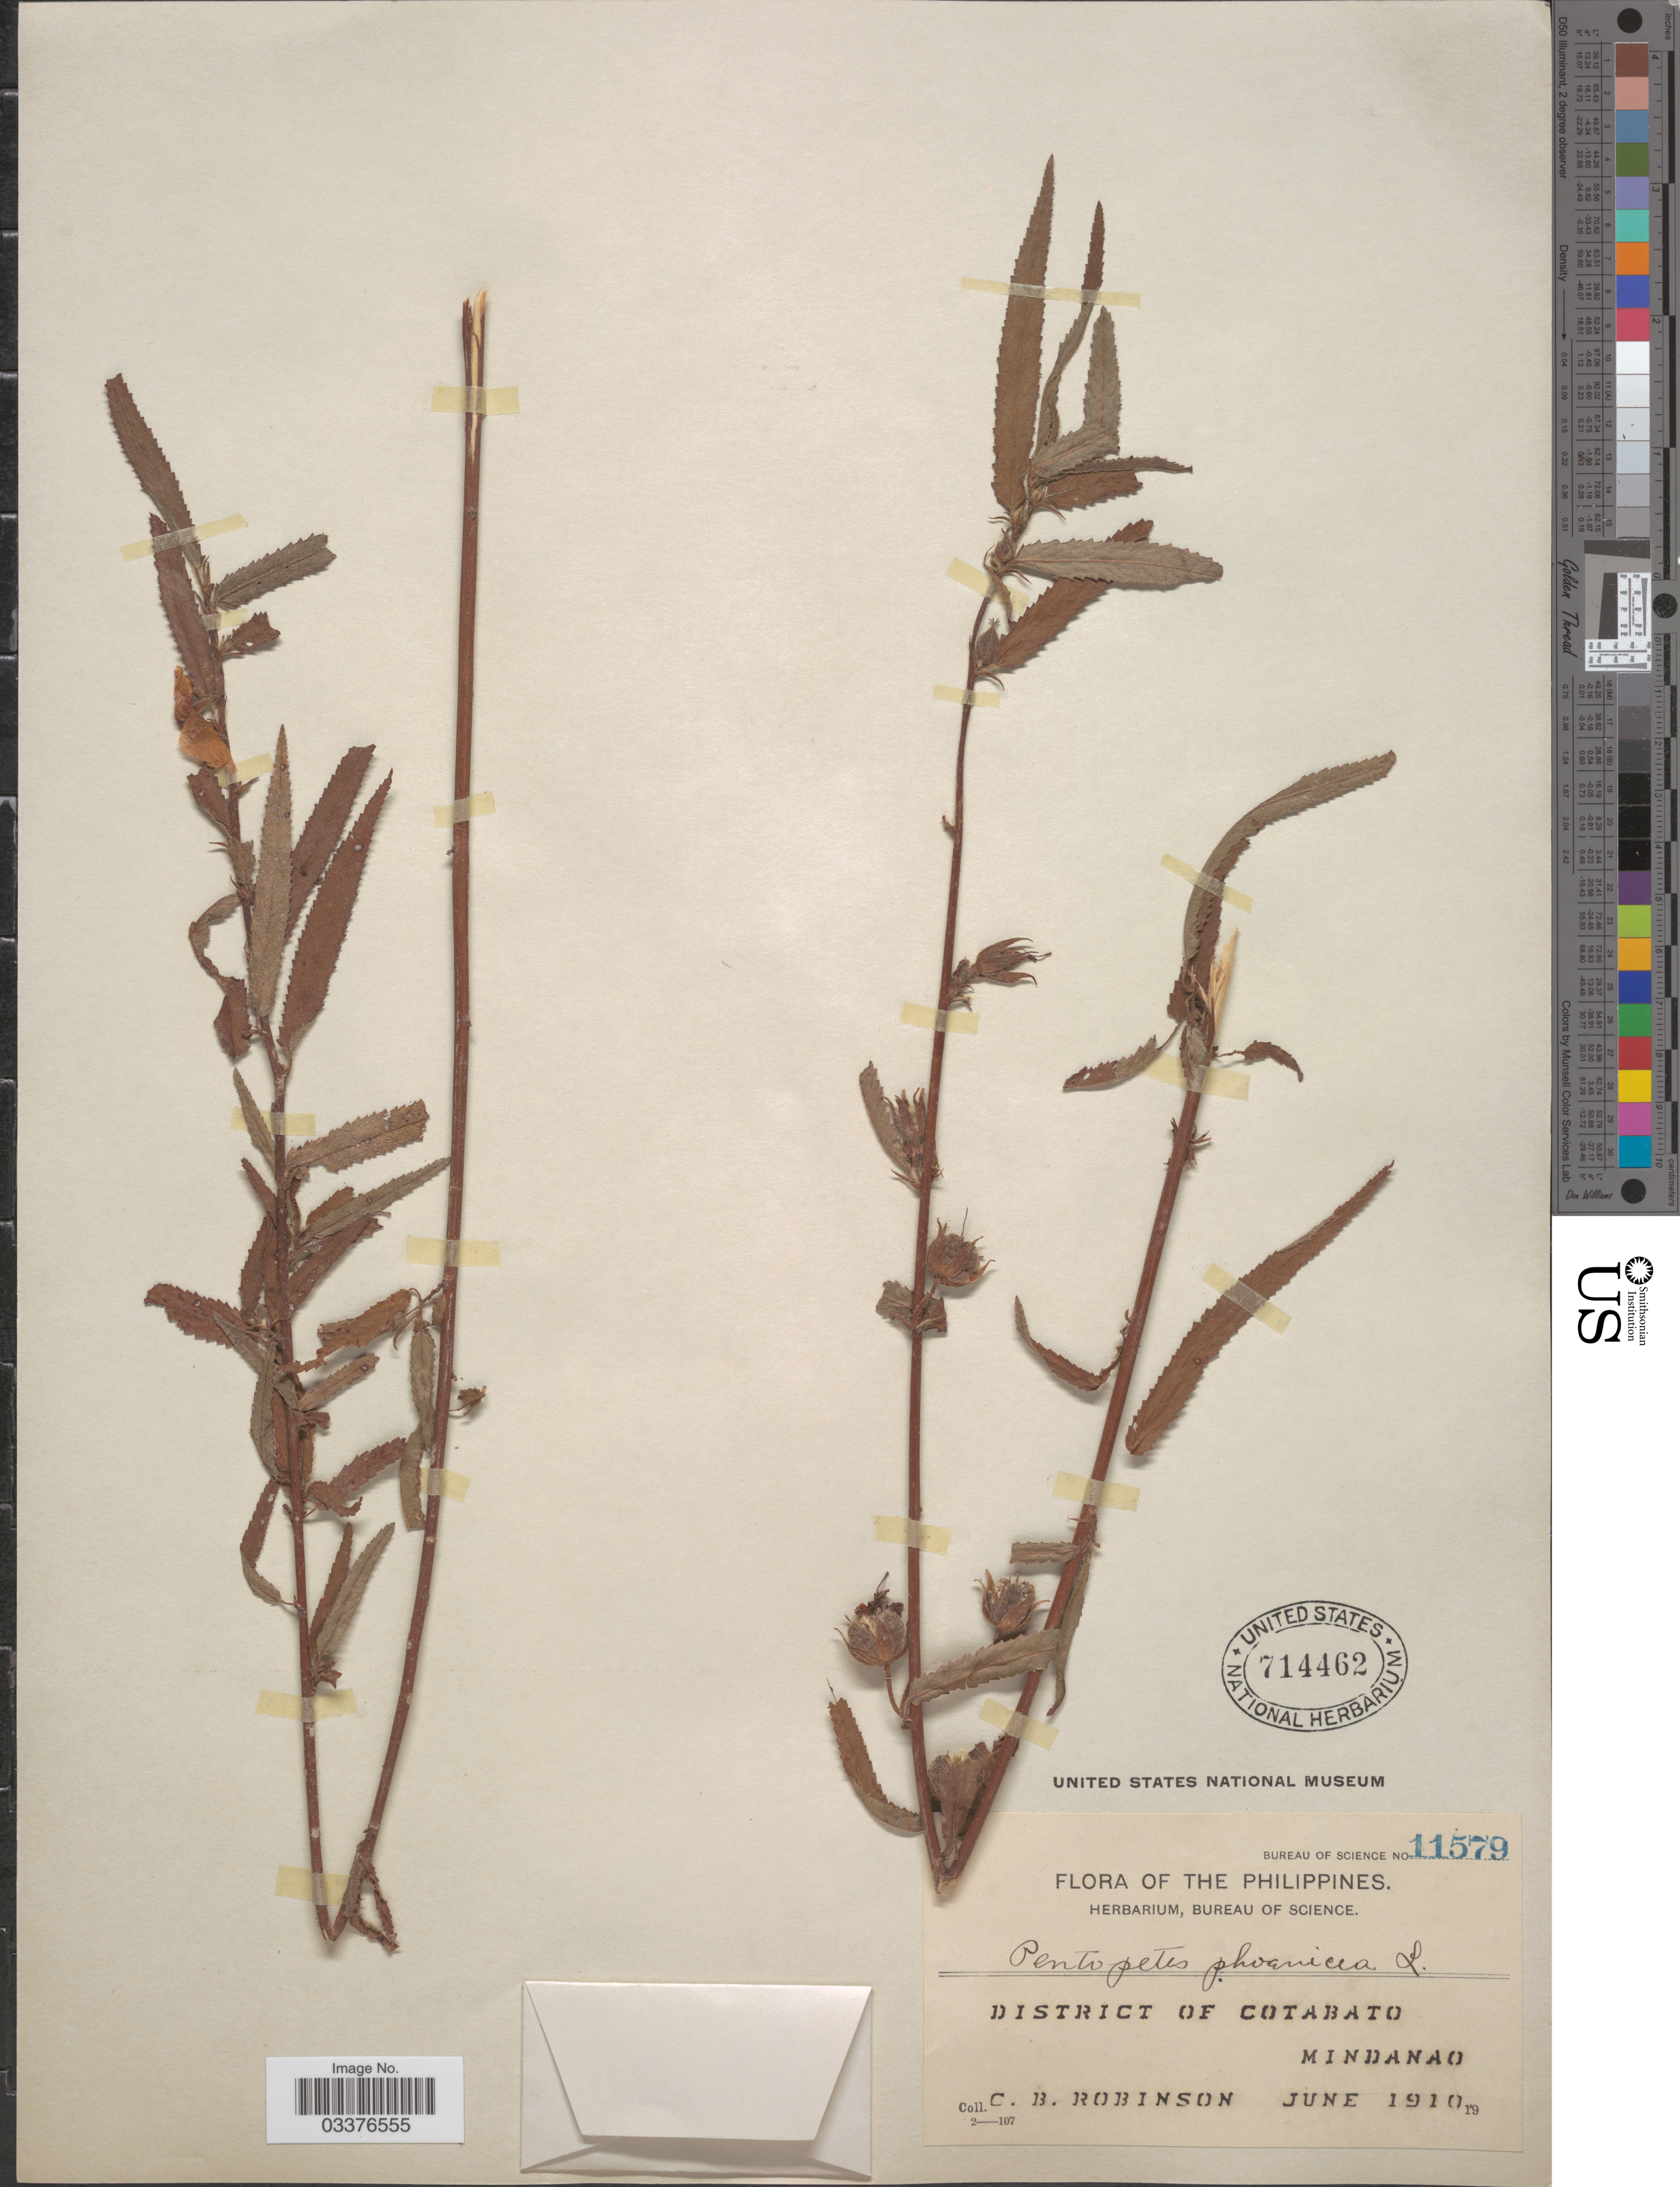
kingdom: Plantae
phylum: Tracheophyta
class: Magnoliopsida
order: Malvales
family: Malvaceae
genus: Pentapetes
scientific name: Pentapetes phoenicea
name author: L.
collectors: C. Robinson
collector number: Bureau of Science 11579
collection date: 1910-06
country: Philippines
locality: District of Cotabato. Mindanao.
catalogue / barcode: US 714462